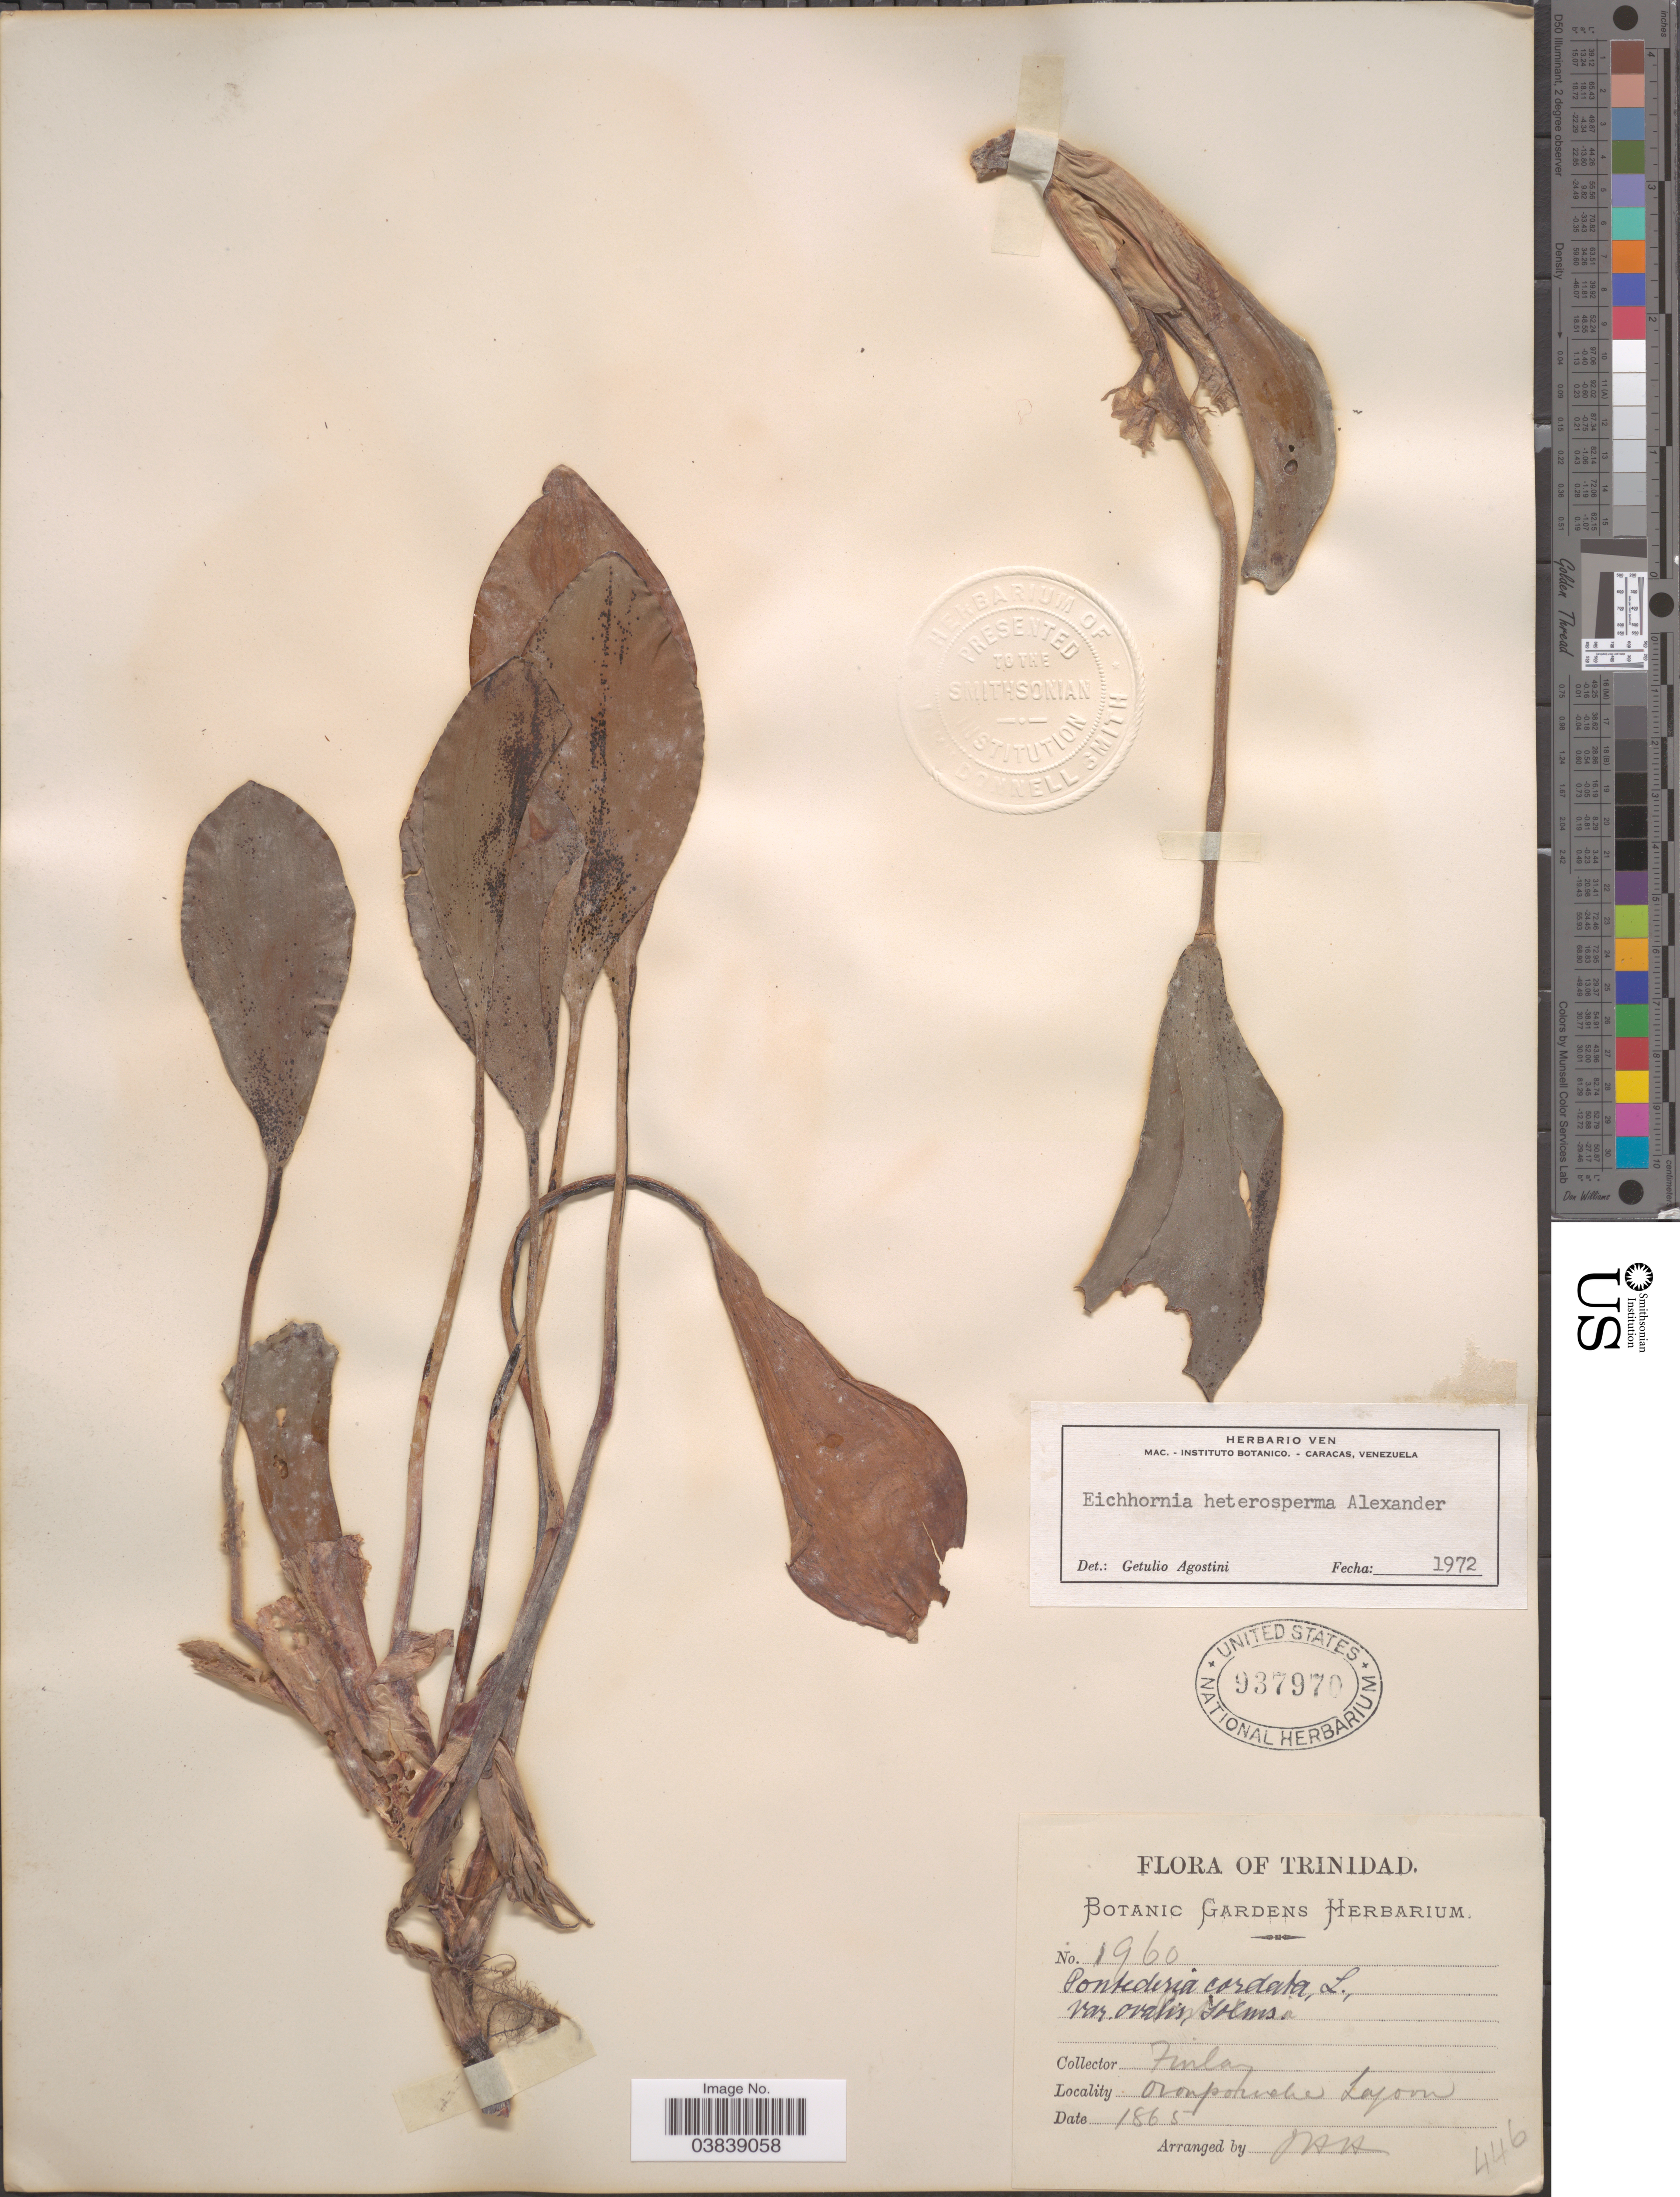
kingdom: Plantae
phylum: Tracheophyta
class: Liliopsida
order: Commelinales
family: Pontederiaceae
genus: Eichhornia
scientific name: Eichhornia heterosperma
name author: Alexander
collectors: -. Finlay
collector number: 1960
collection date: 1865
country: Trinidad and Tobago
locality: Trinidad. Oropouche Lagoon.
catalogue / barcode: US 937970